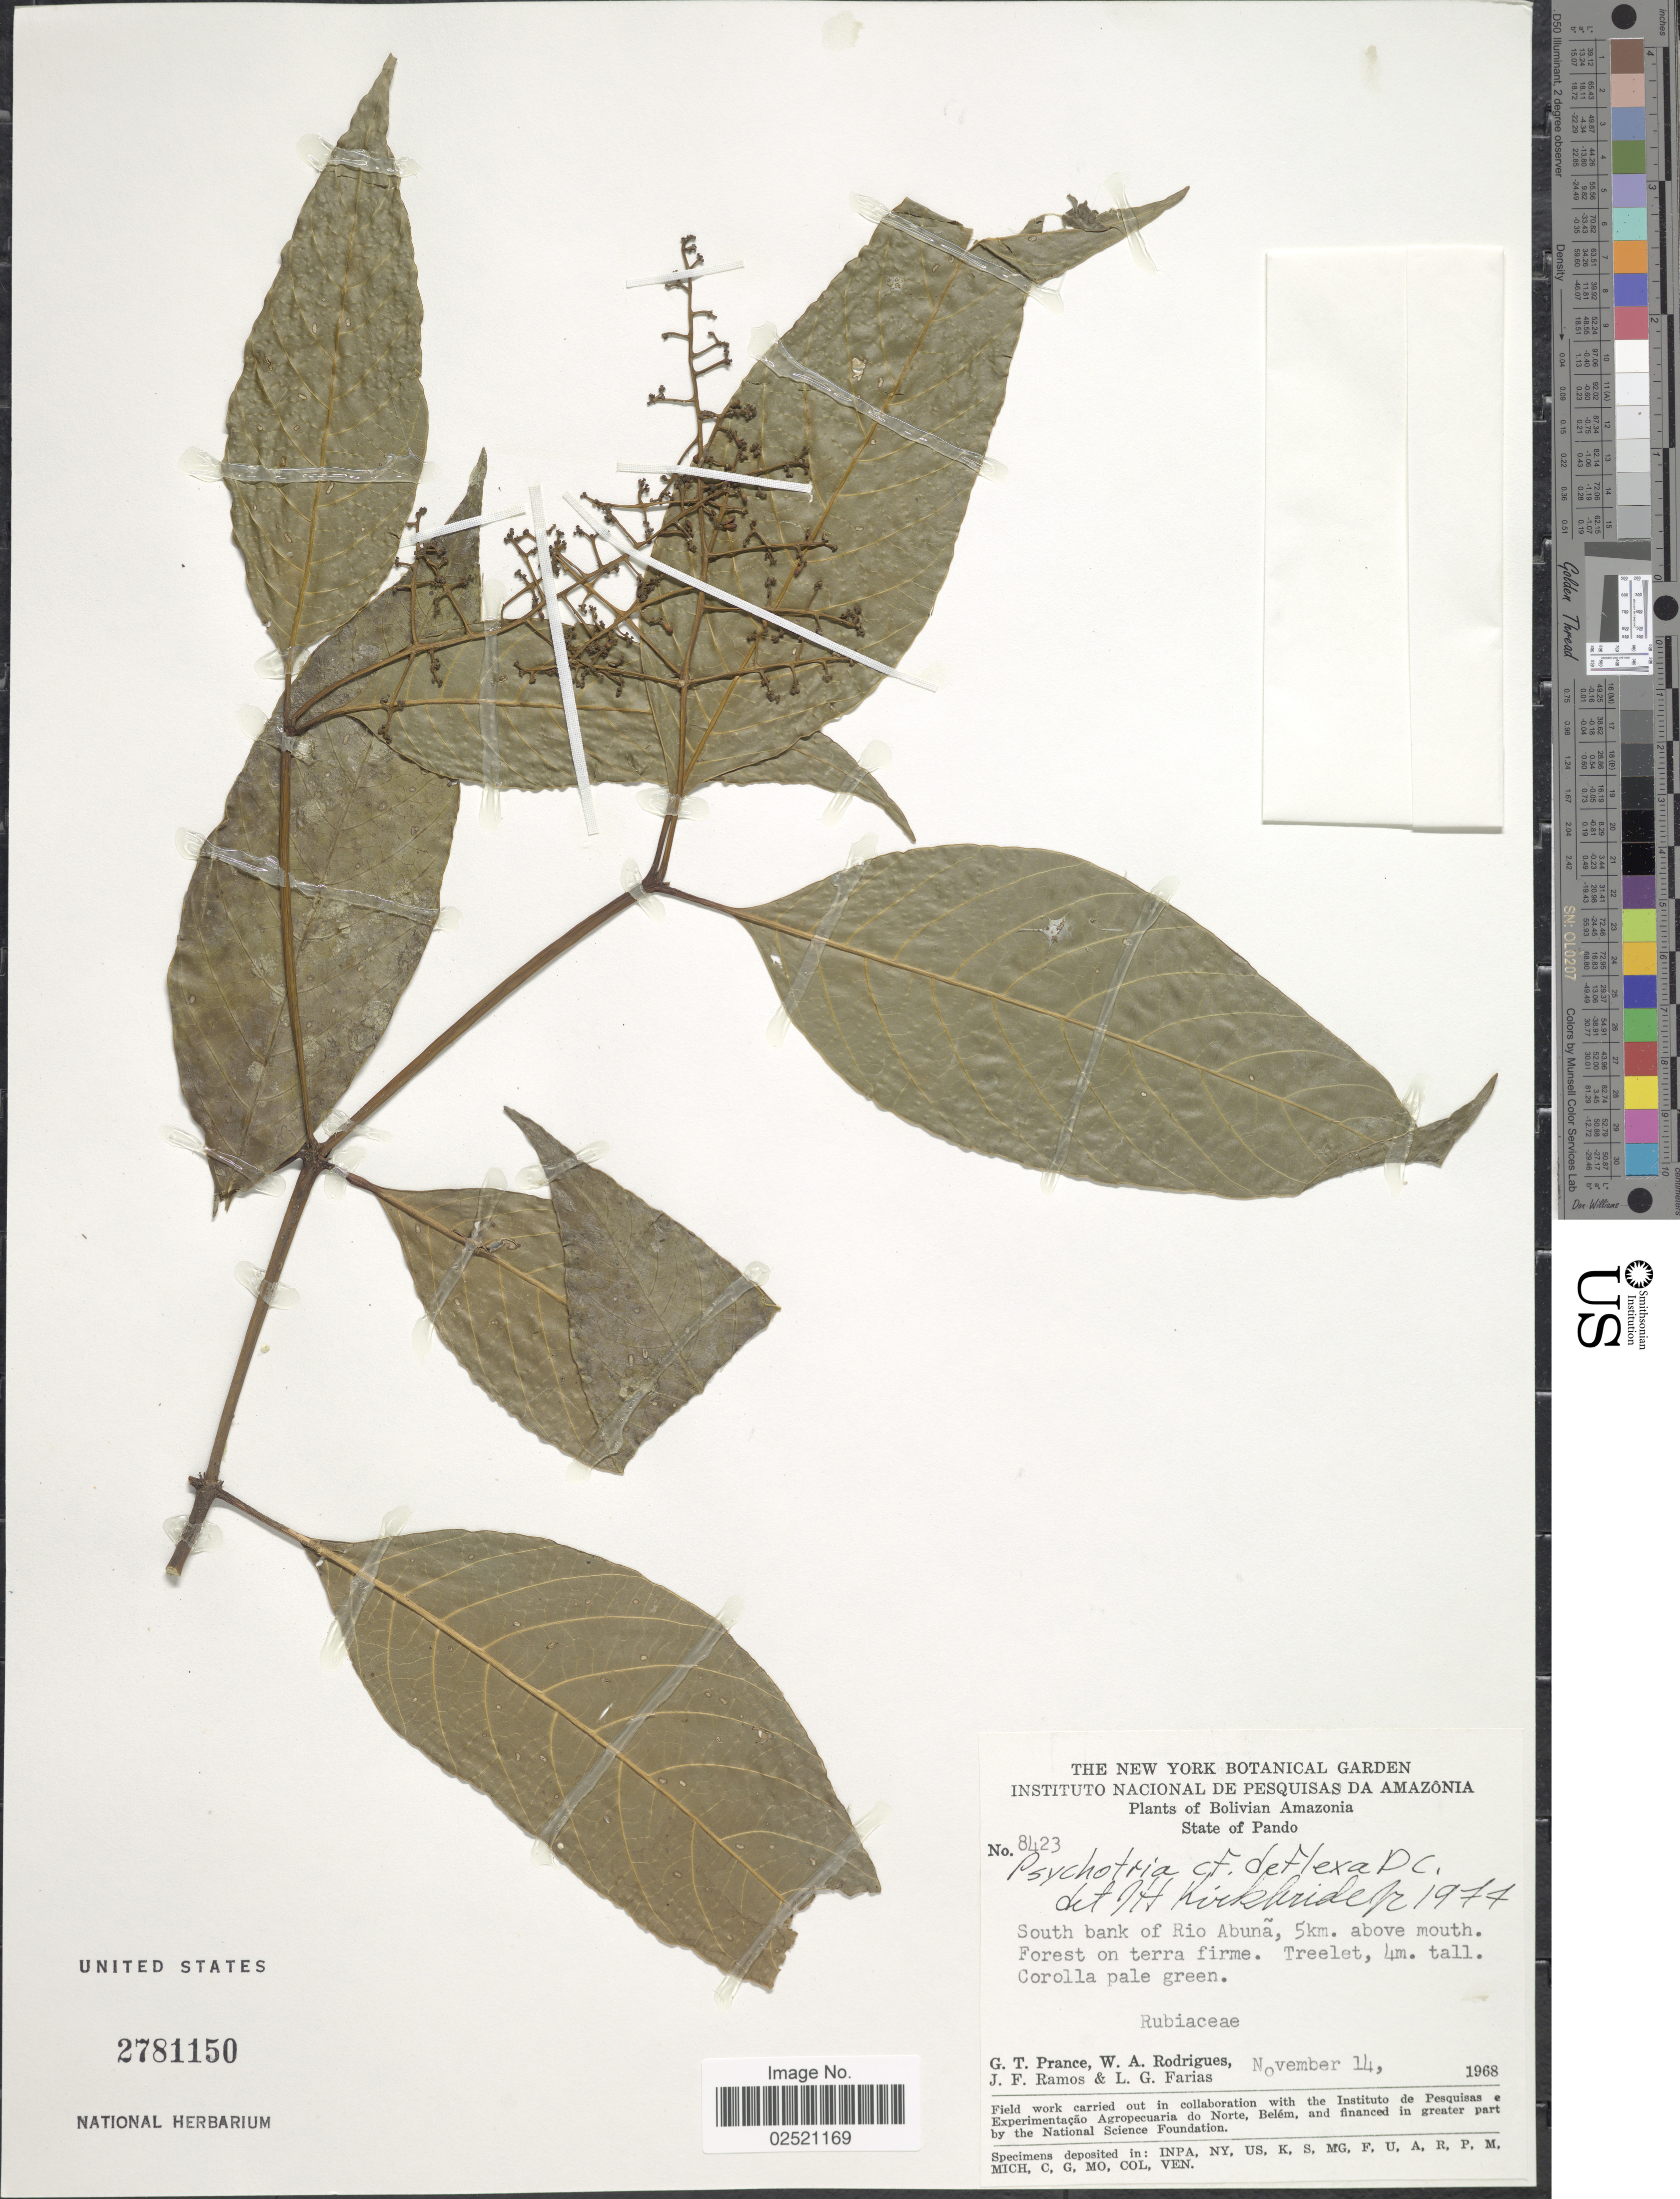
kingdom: Plantae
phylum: Tracheophyta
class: Magnoliopsida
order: Gentianales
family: Rubiaceae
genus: Psychotria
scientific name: Psychotria deflexa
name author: DC.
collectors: G. T. Prance, W. A. Rodrigues, J. F. Ramos & L. G. Farias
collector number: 8423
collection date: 1968-11-14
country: Bolivia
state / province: Pando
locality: Bolivian Amazonia, South bank of Rio Abuna, 5 km. above mouth, Forest on terra firme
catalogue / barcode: US 2781150